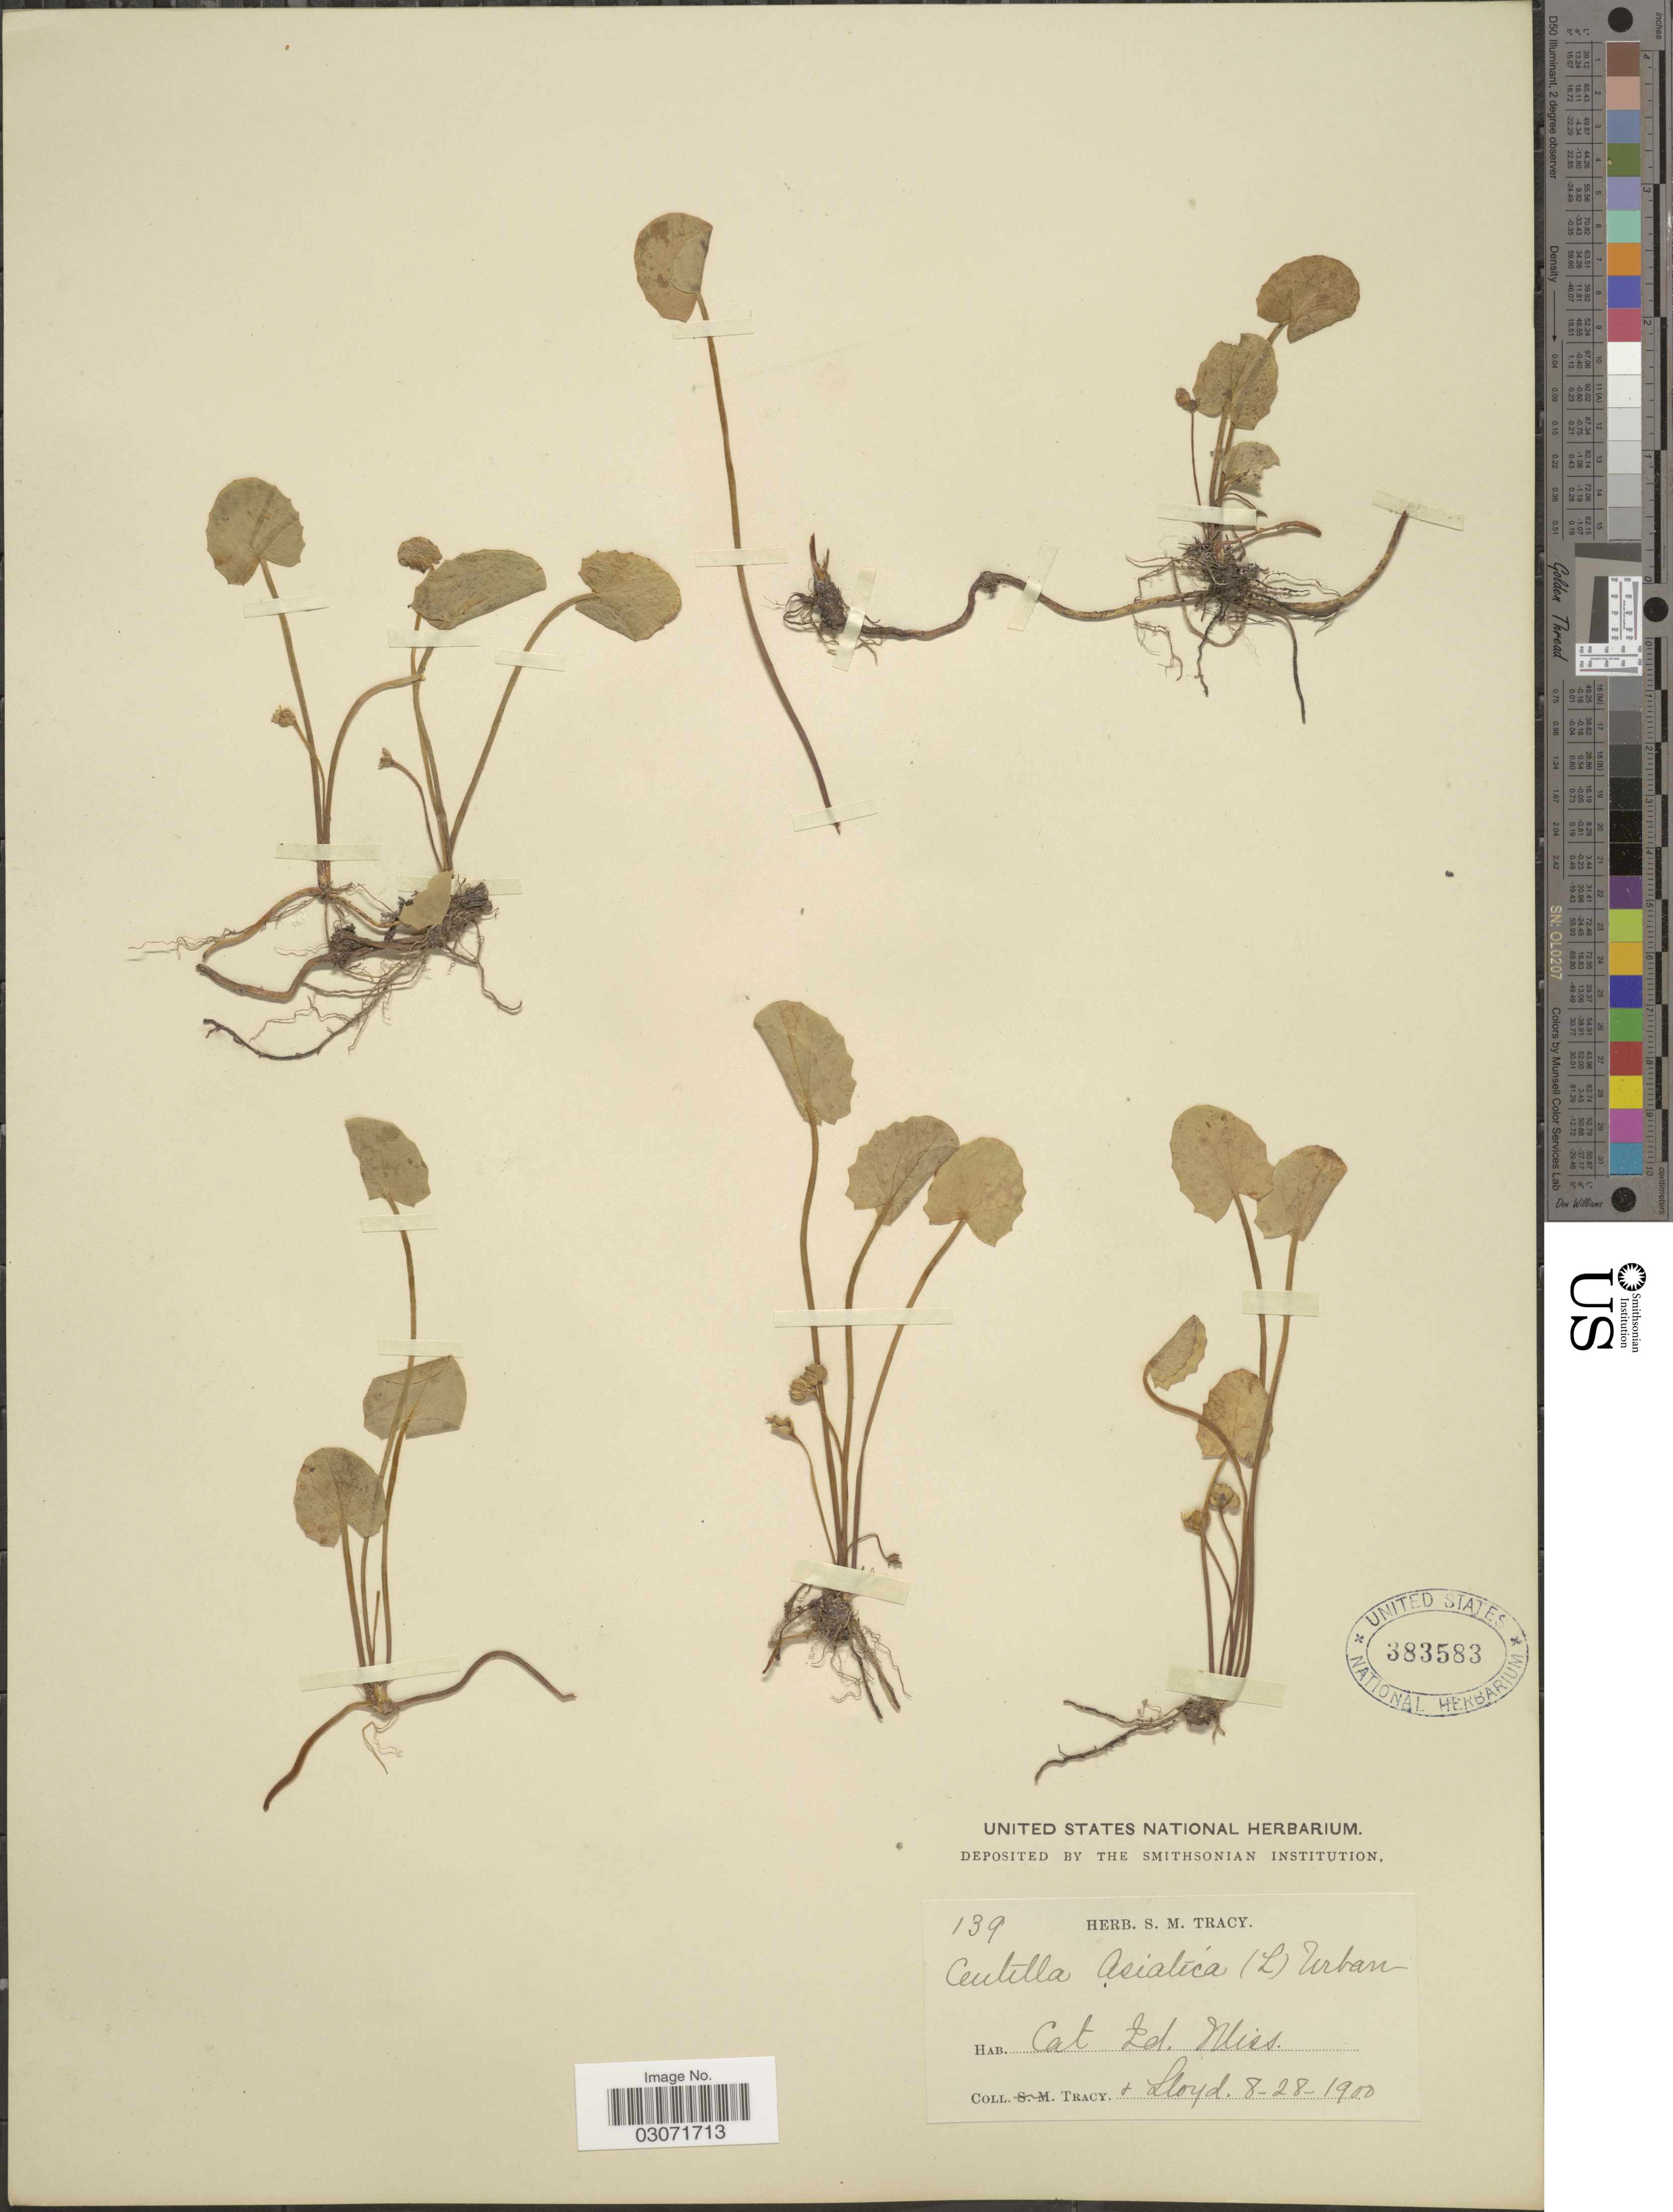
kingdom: Plantae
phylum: Tracheophyta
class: Magnoliopsida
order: Apiales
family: Apiaceae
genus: Centella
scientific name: Centella asiatica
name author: (L.) Urb.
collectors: S. M. Tracy & -- Lloyd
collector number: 139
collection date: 1900-08-28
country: United States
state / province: Mississippi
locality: Cat Id. Miss.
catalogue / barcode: US 383583